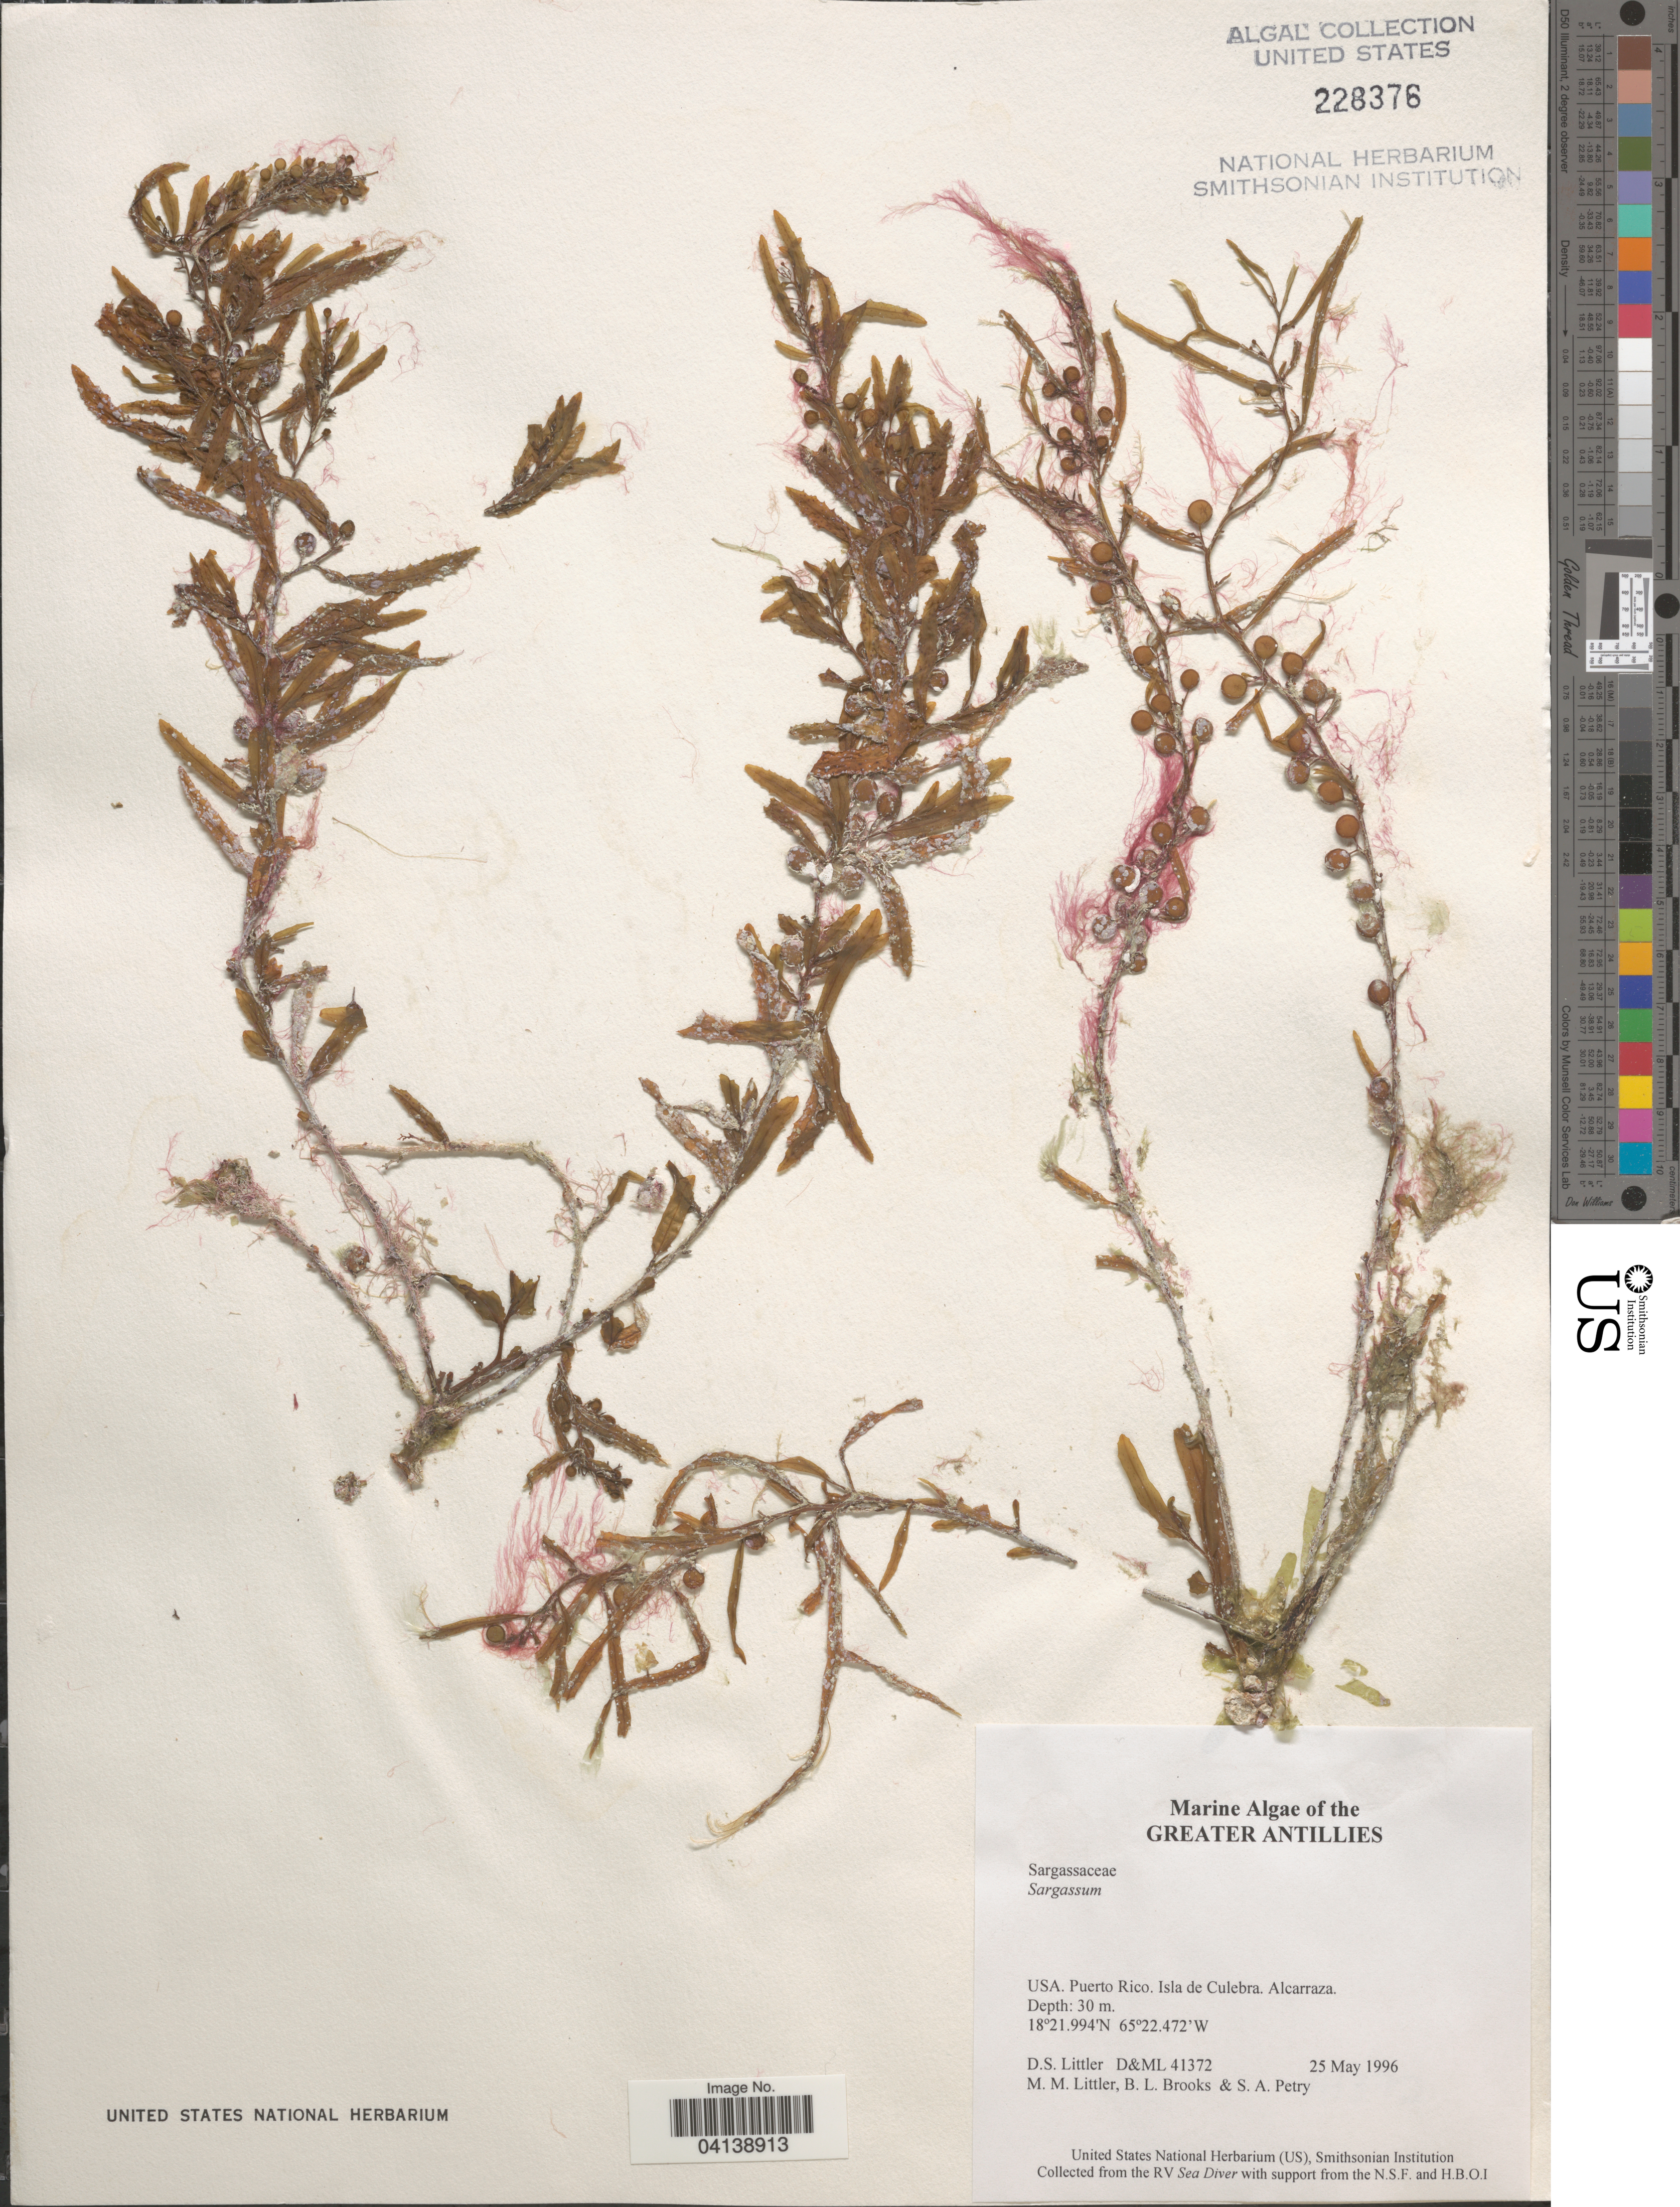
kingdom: Chromista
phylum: Ochrophyta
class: Phaeophyceae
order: Fucales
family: Sargassaceae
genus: Sargassum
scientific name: Sargassum sp.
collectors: D. S. Littler, B. Brooks & S. Petry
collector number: D&ML41372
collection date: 1996-05-25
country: Puerto Rico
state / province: Culebra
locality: The Greater Antillies. Isla de Culebra. Alcarraza.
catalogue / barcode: US 228376